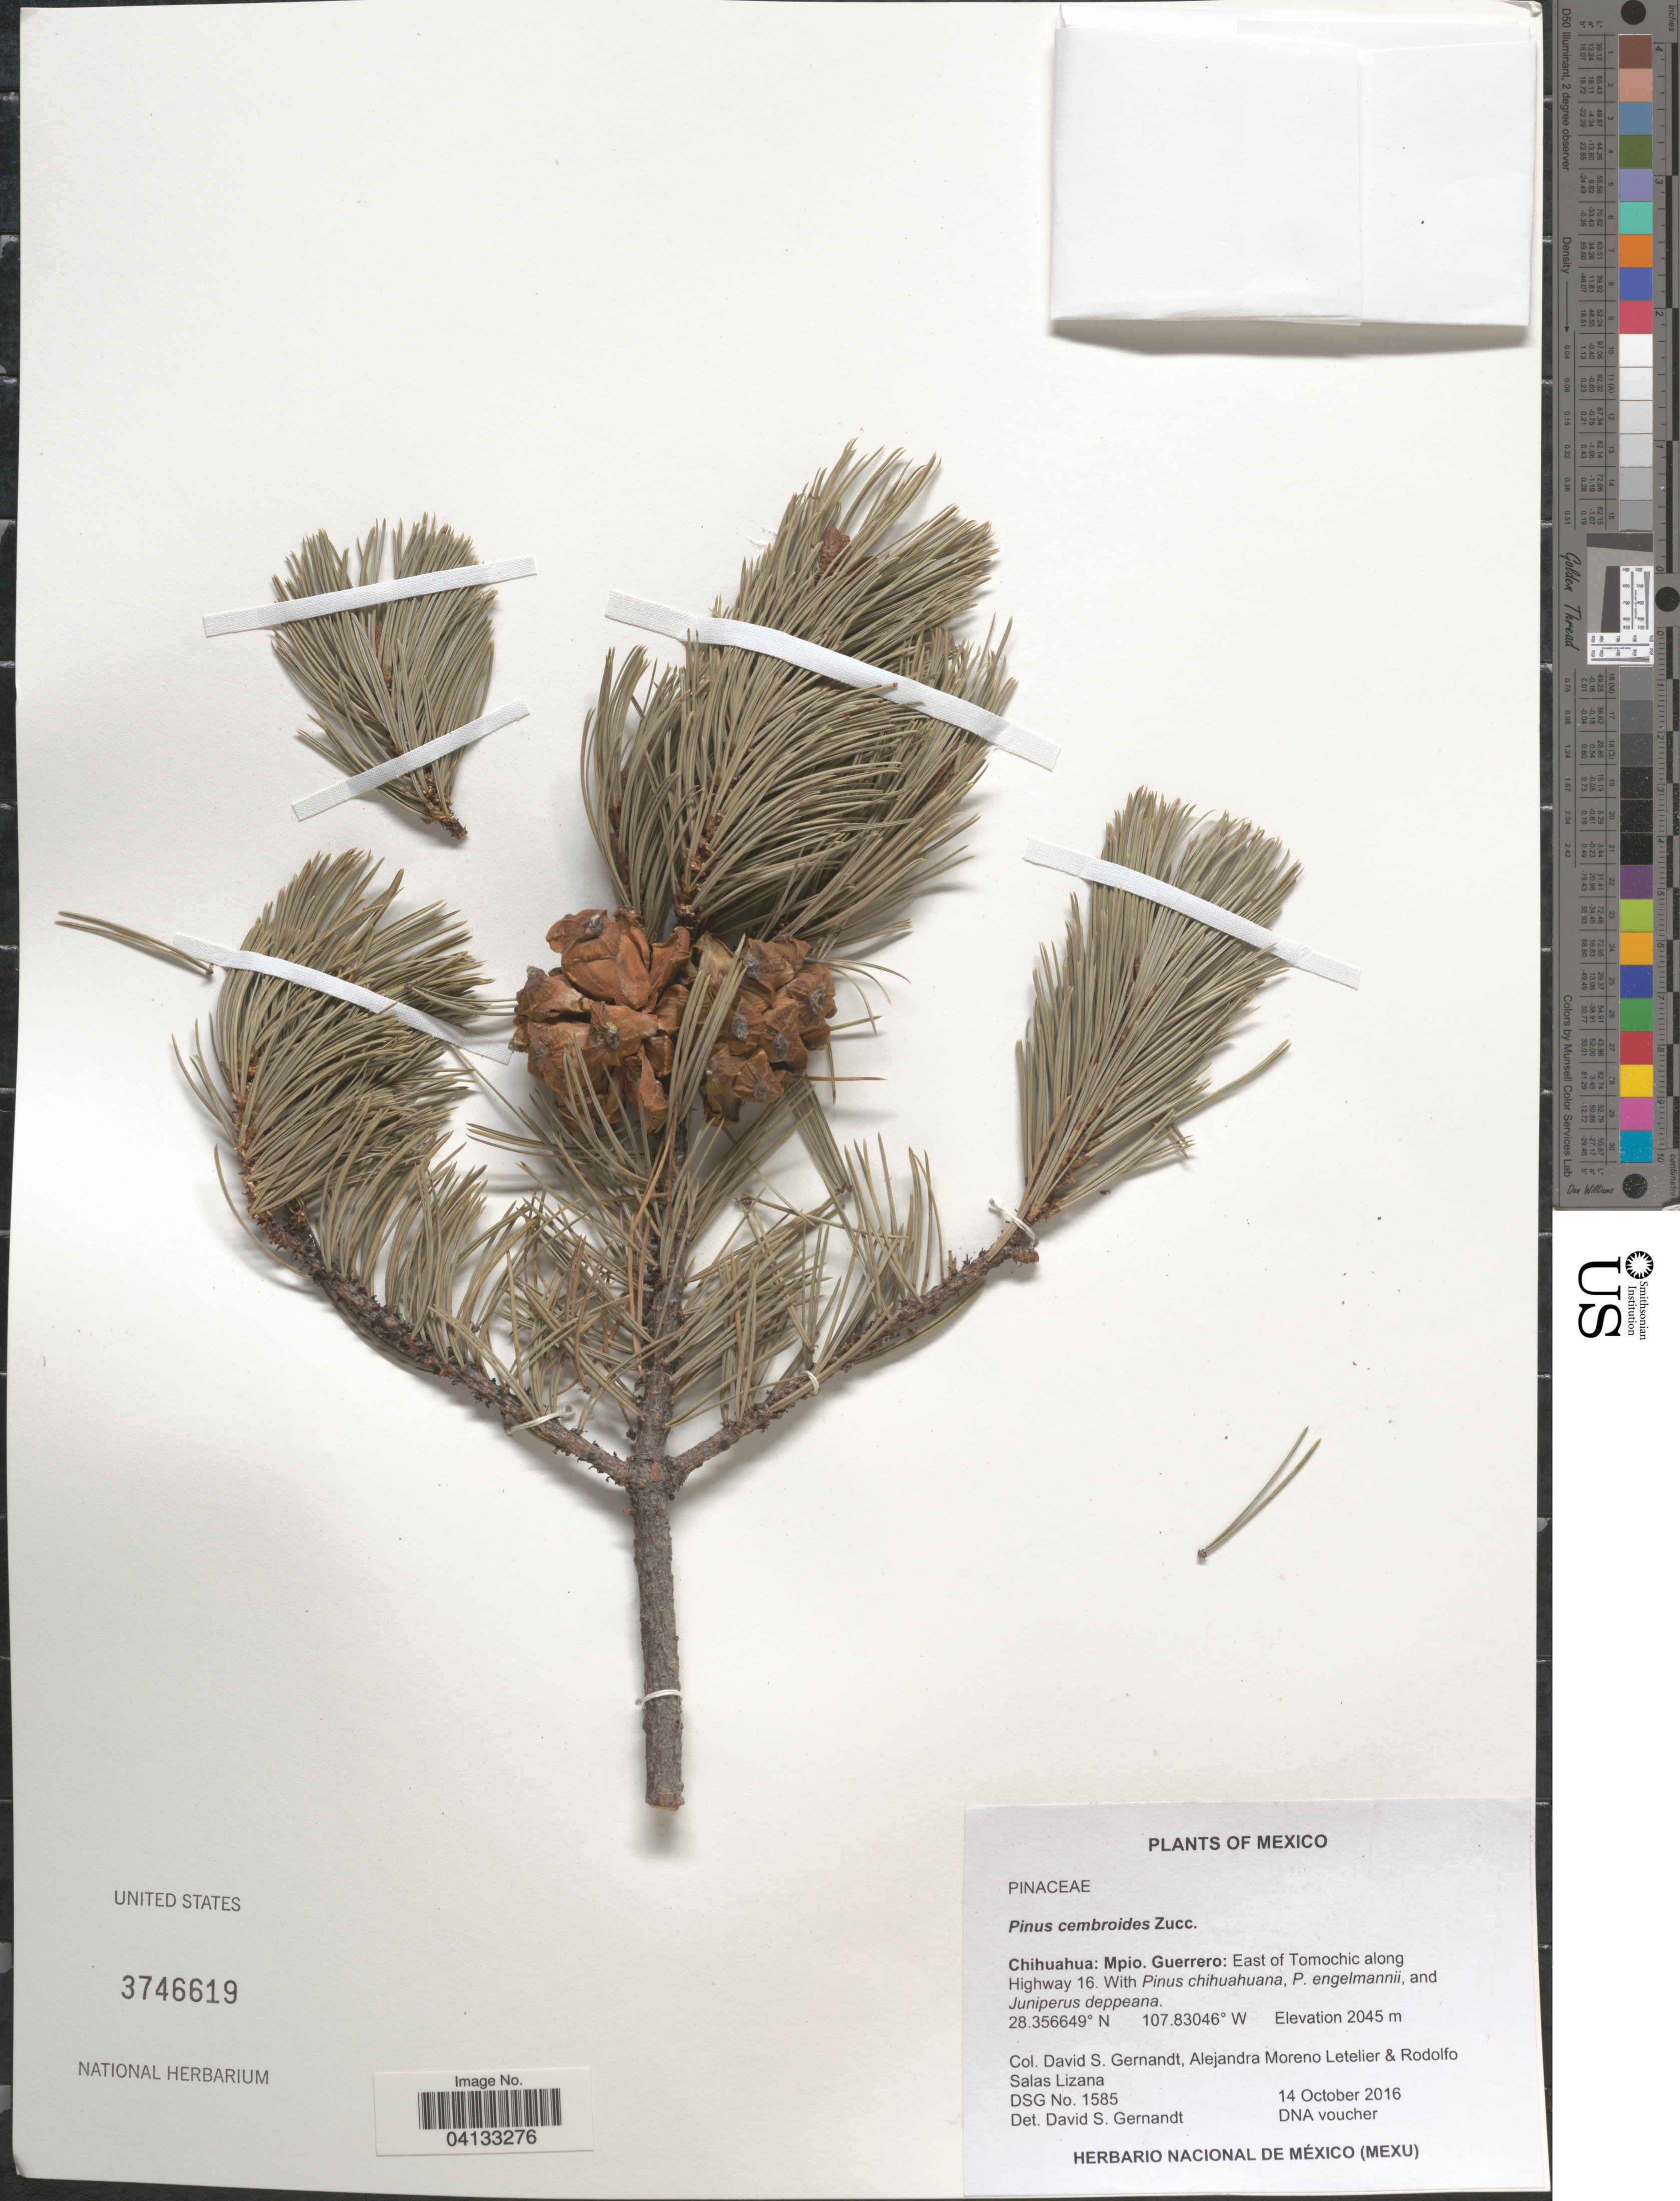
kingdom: Plantae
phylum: Tracheophyta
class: Pinopsida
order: Pinales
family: Pinaceae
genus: Pinus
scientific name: Pinus cembroides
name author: Zucc.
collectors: D. S. Gernandt, A. Letelier & R. Lizana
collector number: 1585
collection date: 2016-10-14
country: Mexico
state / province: Chihuahua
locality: Mpio. Guerrero: East of Tomochic along Highway 16.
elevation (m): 2045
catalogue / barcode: US 3746619